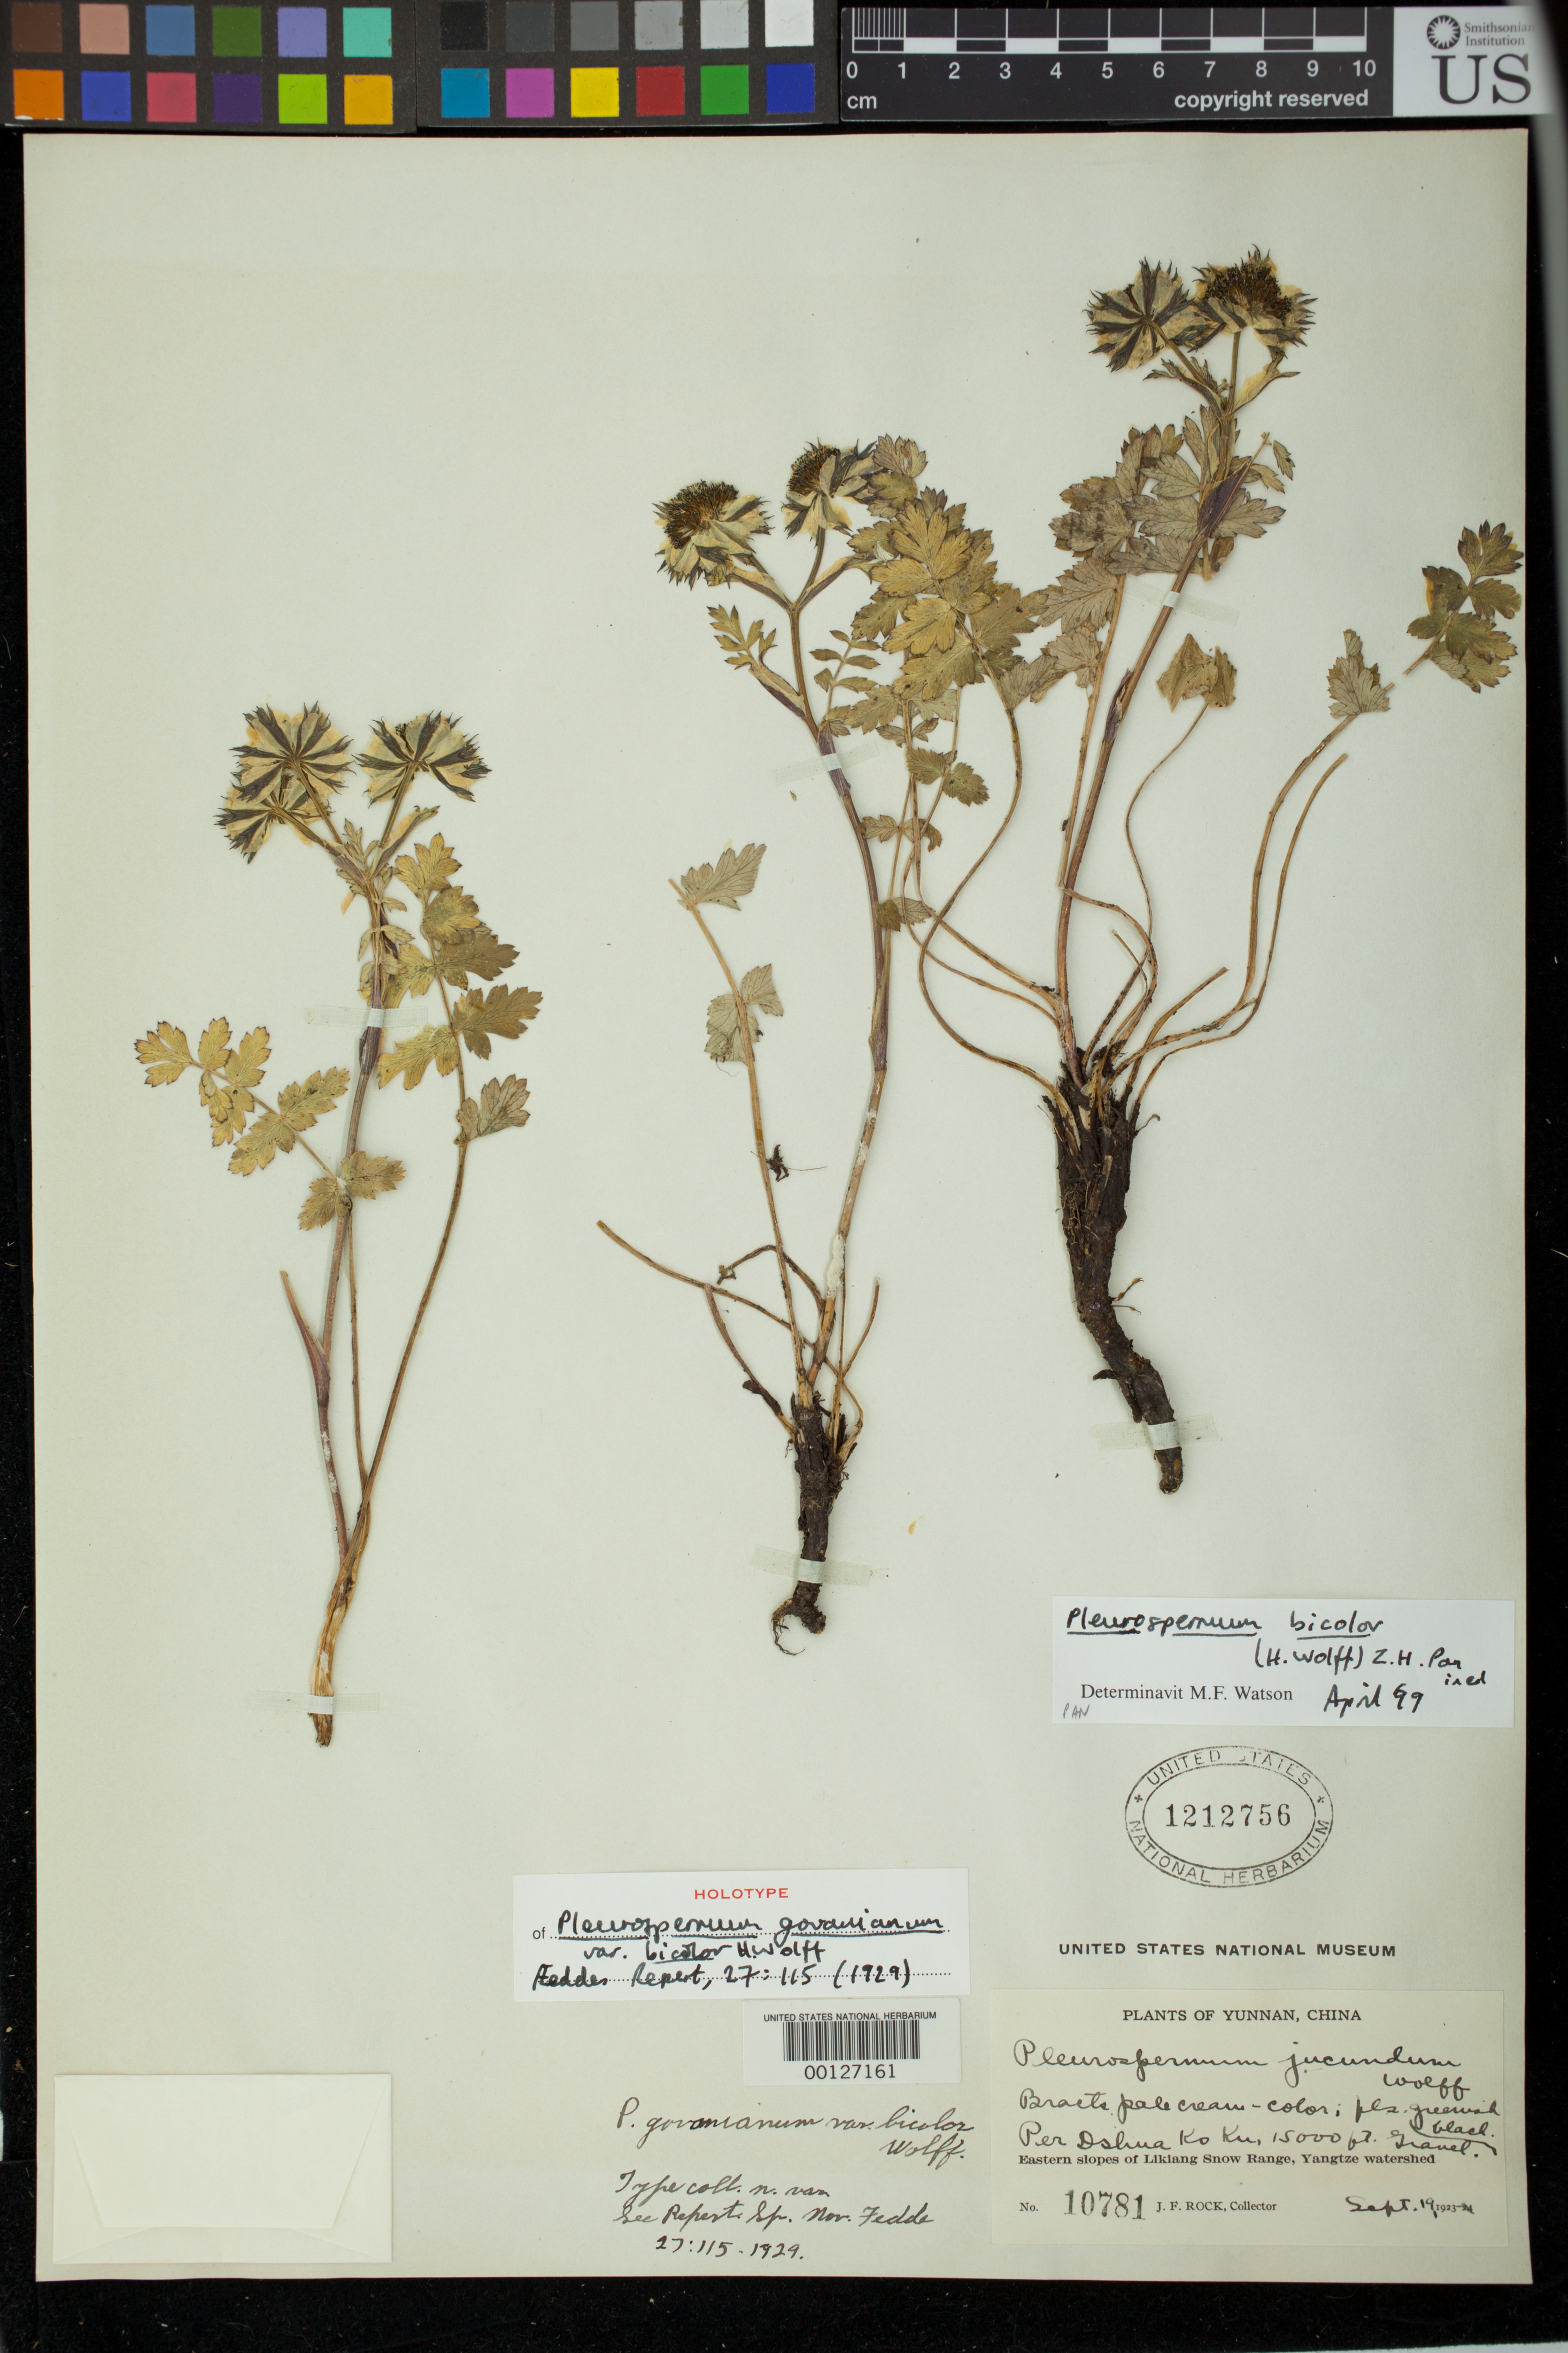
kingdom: Plantae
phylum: Tracheophyta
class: Magnoliopsida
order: Apiales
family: Apiaceae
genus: Pleurospermum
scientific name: Pleurospermum govanianum var. bicolor H. Wolff, nom. illeg.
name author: H. Wolff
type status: Isotype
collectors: J. F. Rock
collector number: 10781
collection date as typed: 19 Sep 1923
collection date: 1923-09-19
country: China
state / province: Yunnan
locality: Likiang snow range, Yangtze watershed.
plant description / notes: Specimen annotated by M.F. Watson (1999) as "Pleurospermum bicolor (H. Wolff) Z.H. Pan, ined. but that combination never made (based on Pleurospermum govianum var. bicolor H. Wolff 1929, nom. illeg., non P. govianum var. bicolor Franch. 1894). Also annotated (unsigned, undated) as "holotype" but neither protologue nor original annotations indicate US sheet is the holotype; perhaps intended as lectotype? Wolff's taxon was not treated in Flora of China (P. govianum is listed as a synonym of P. stellatum) and it is unclear what the correct name for this taxon should be.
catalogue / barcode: US 1212756